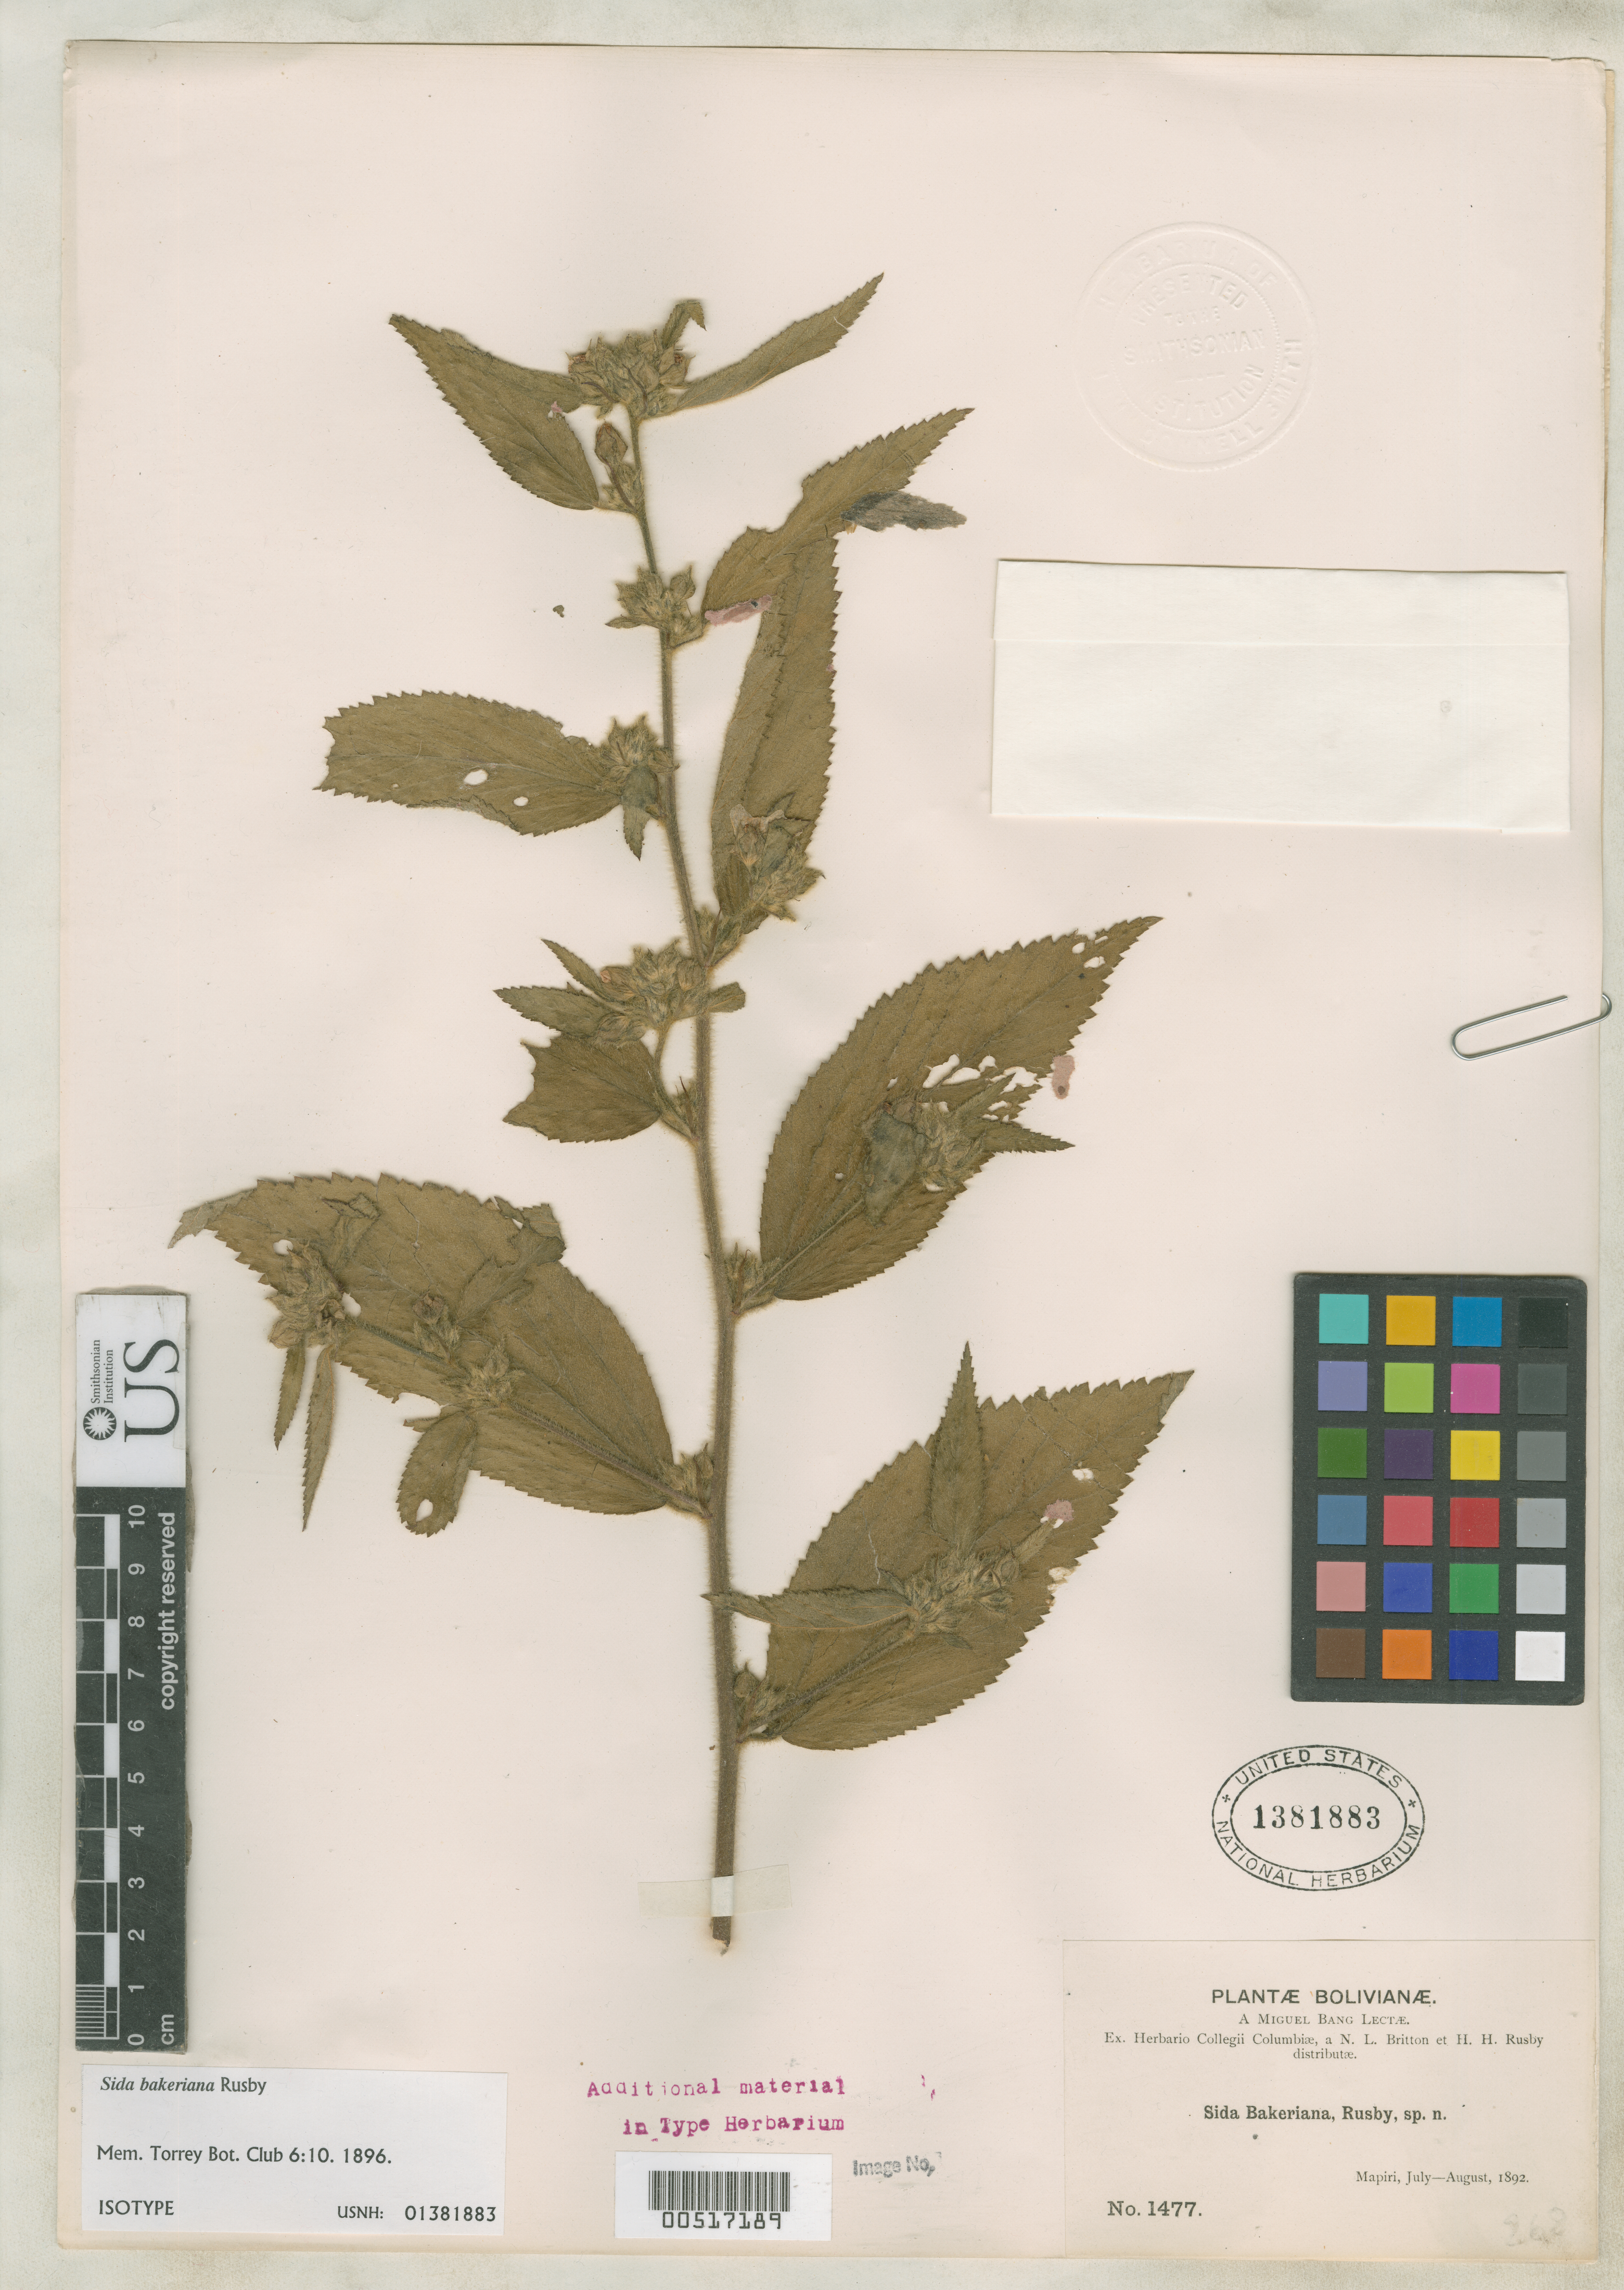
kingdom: Plantae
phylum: Tracheophyta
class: Magnoliopsida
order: Malvales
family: Malvaceae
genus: Sida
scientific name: Sida bakeriana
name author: Rusby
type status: Isotype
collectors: M. Bang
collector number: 1477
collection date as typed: Jul 1892 to -- Aug 1892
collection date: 1892-07/1892-08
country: Bolivia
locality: Mapiri.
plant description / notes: Specimen ex John Donnell Smith herbarium.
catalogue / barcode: US 1381883